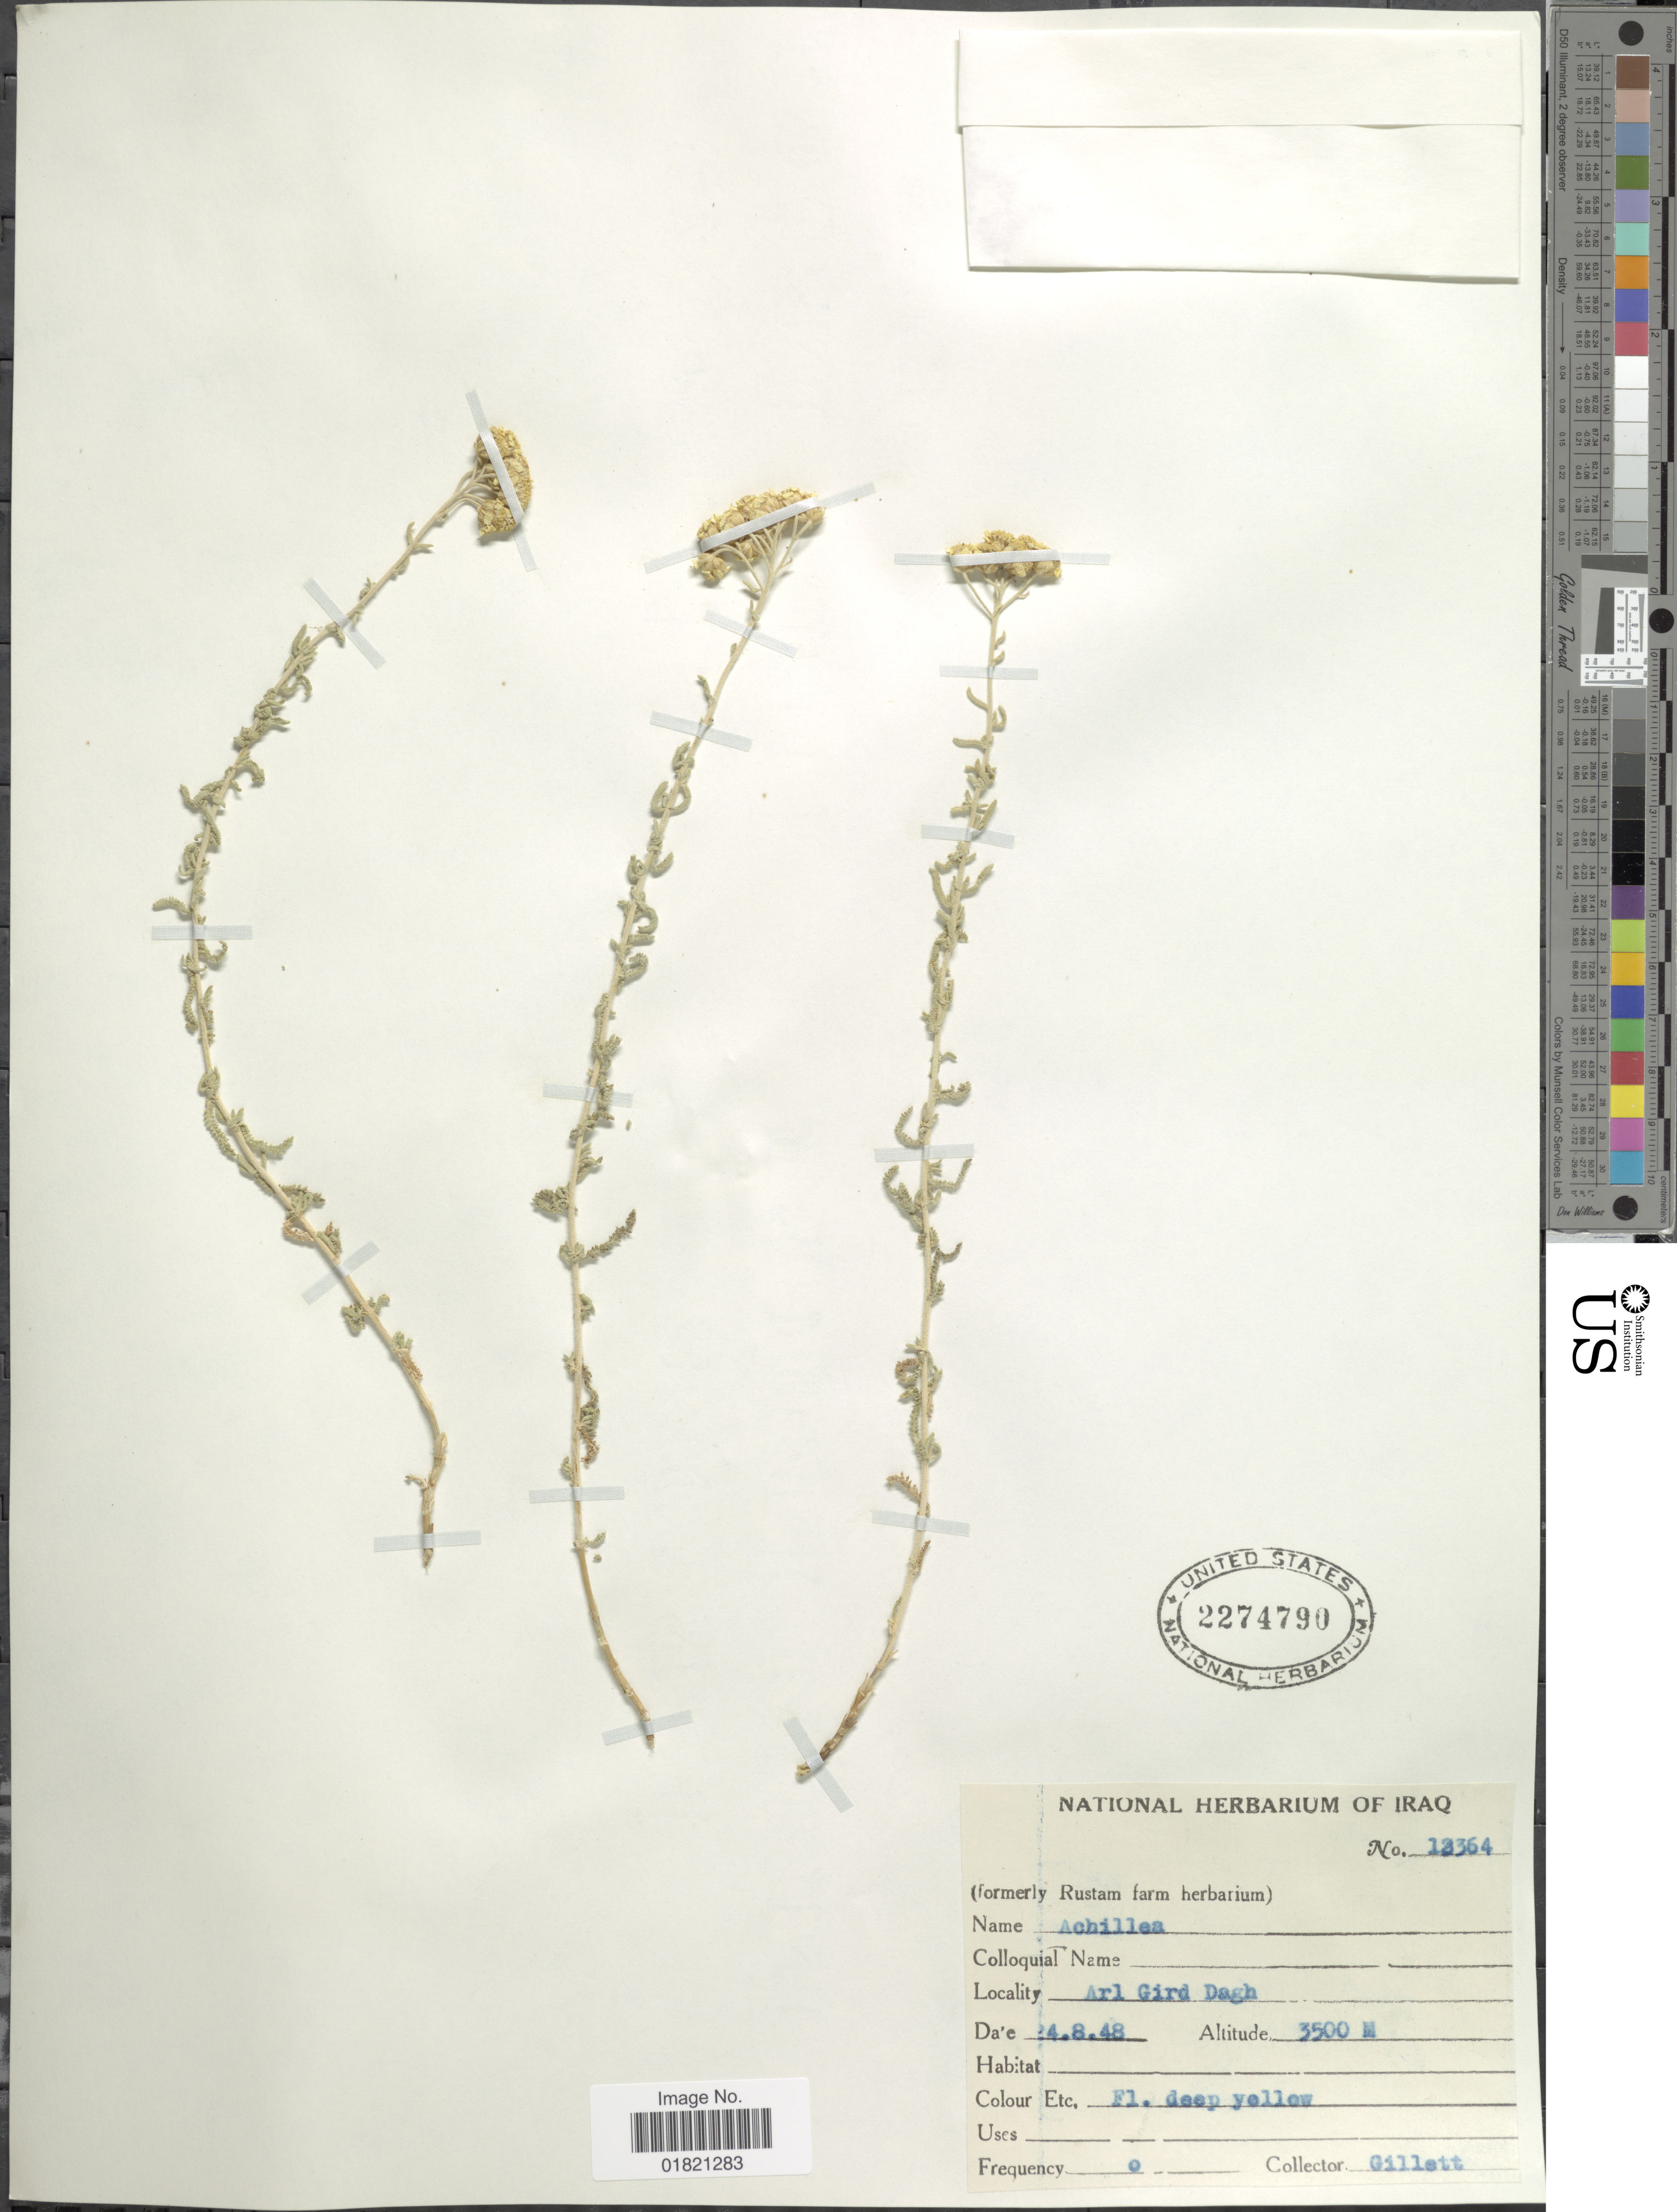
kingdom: Plantae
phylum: Tracheophyta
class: Magnoliopsida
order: Asterales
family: Asteraceae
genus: Achillea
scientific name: Achillea sp.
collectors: Gillett, --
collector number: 12364*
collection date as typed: Transcribed d/m/y: 24/8/48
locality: Arl Gird Dagh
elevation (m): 3500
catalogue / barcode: US 2274790